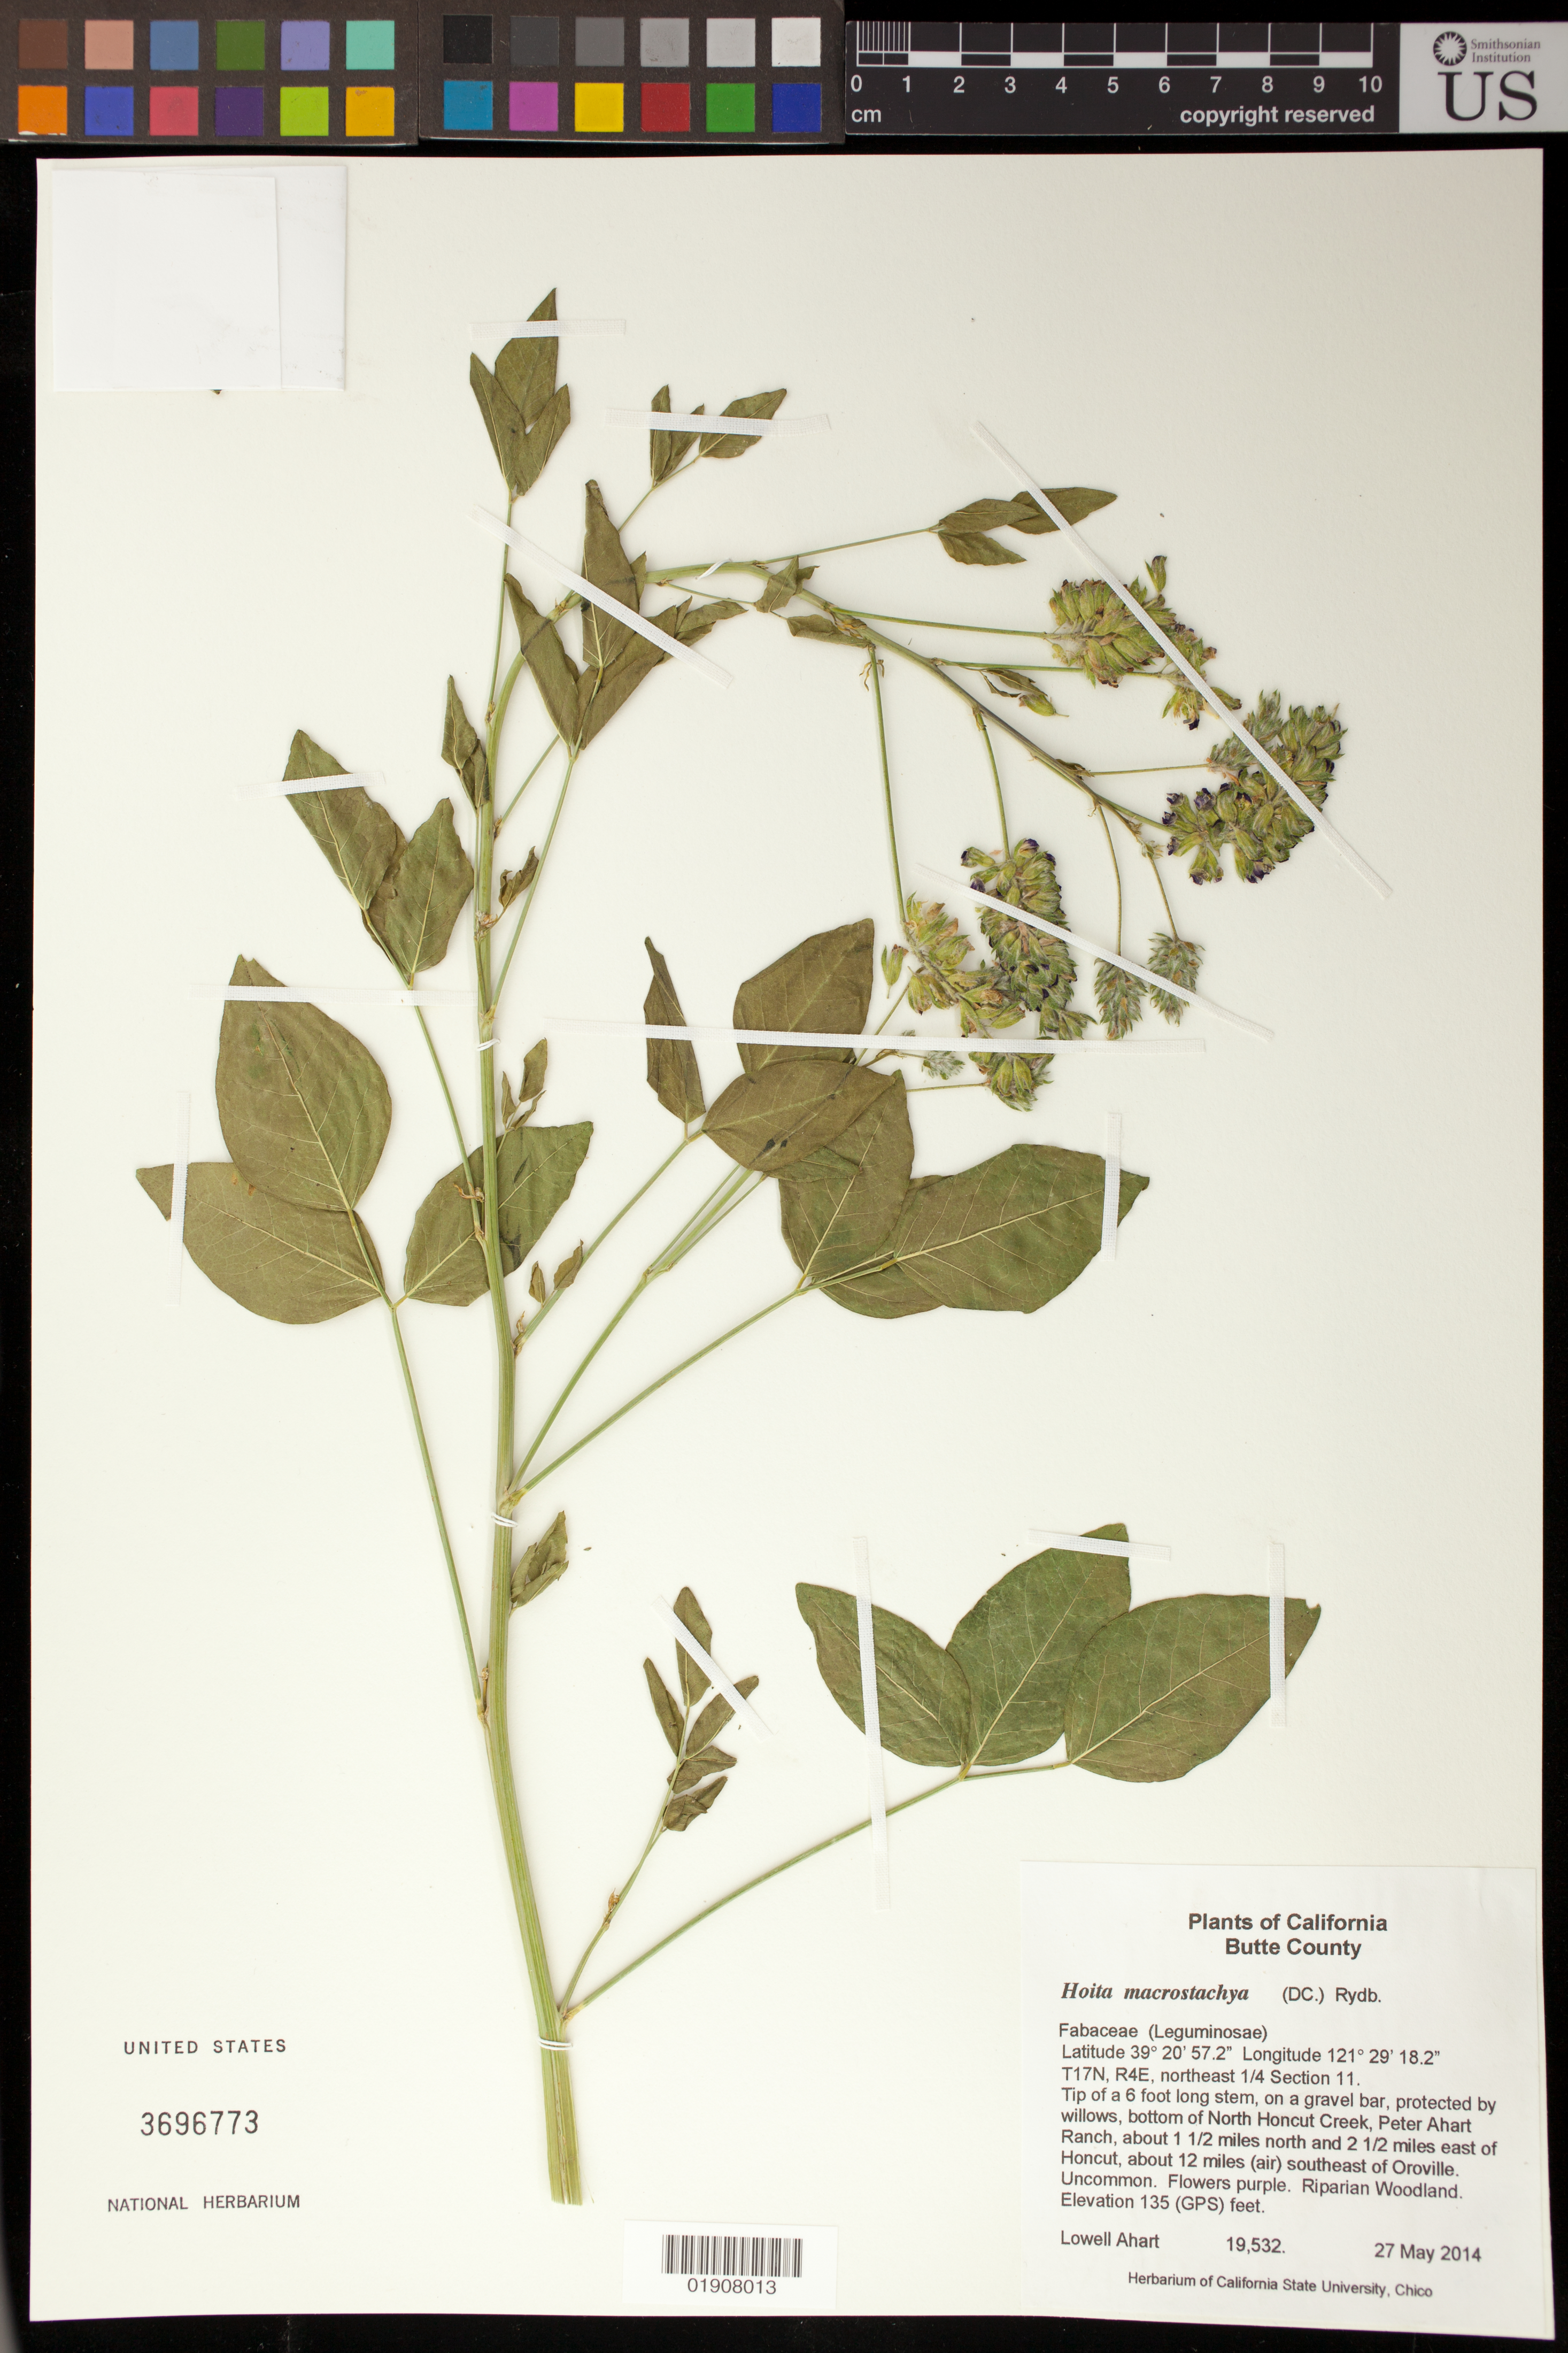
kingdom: Plantae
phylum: Tracheophyta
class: Magnoliopsida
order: Fabales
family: Fabaceae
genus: Hoita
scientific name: Hoita macrostachya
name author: (DC.) Rydb.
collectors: L. Ahart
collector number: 19532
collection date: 2014-05-27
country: United States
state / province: California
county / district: Butte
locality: Bottom of North Honcut Creek, Peter Ahart Ranch, about 1.5 miles north and 2.5 miles east of Honcut, about 12 miles (air) southeast of Oroville.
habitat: Riparian Woodland.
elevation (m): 41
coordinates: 39 20 57.2 N, 121 29 18.2 W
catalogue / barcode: US 3696773